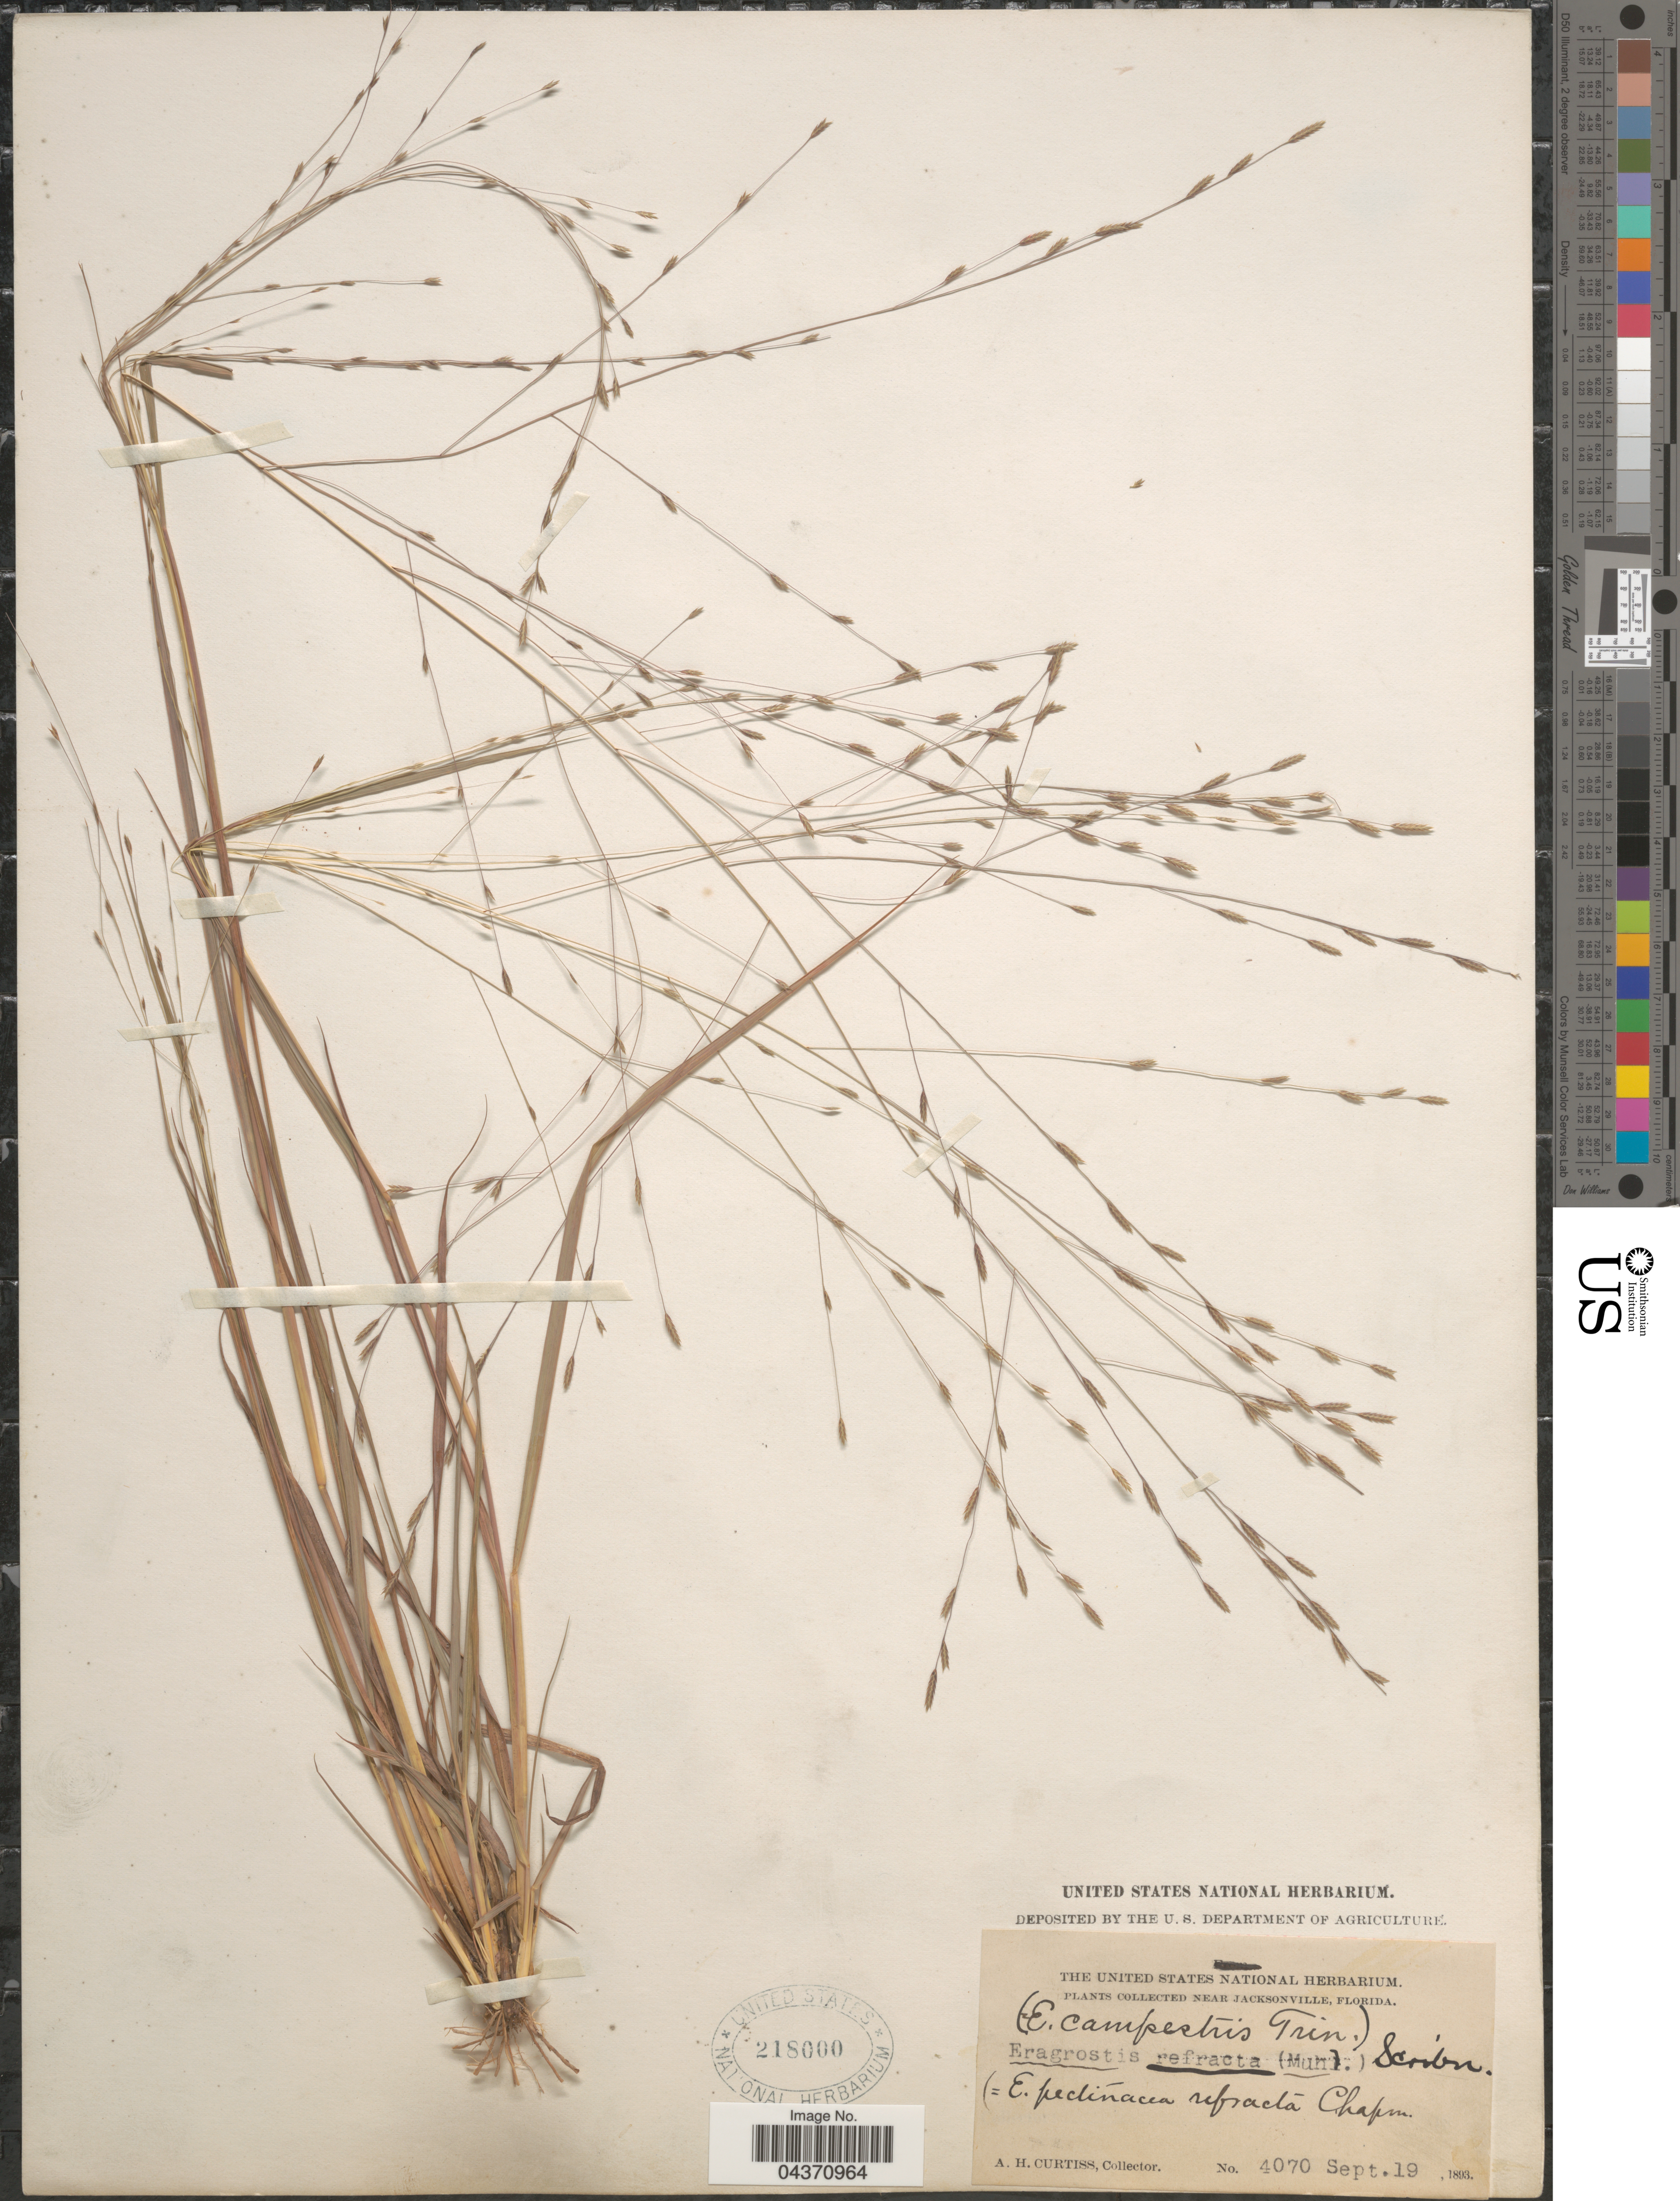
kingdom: Plantae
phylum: Tracheophyta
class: Liliopsida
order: Poales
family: Poaceae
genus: Eragrostis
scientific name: Eragrostis refracta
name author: (Muhl.) Scribn.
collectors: A. H. Curtiss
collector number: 4070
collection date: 1893-09-19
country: United States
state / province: Florida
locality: Near Jacksonville.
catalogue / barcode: US 218000